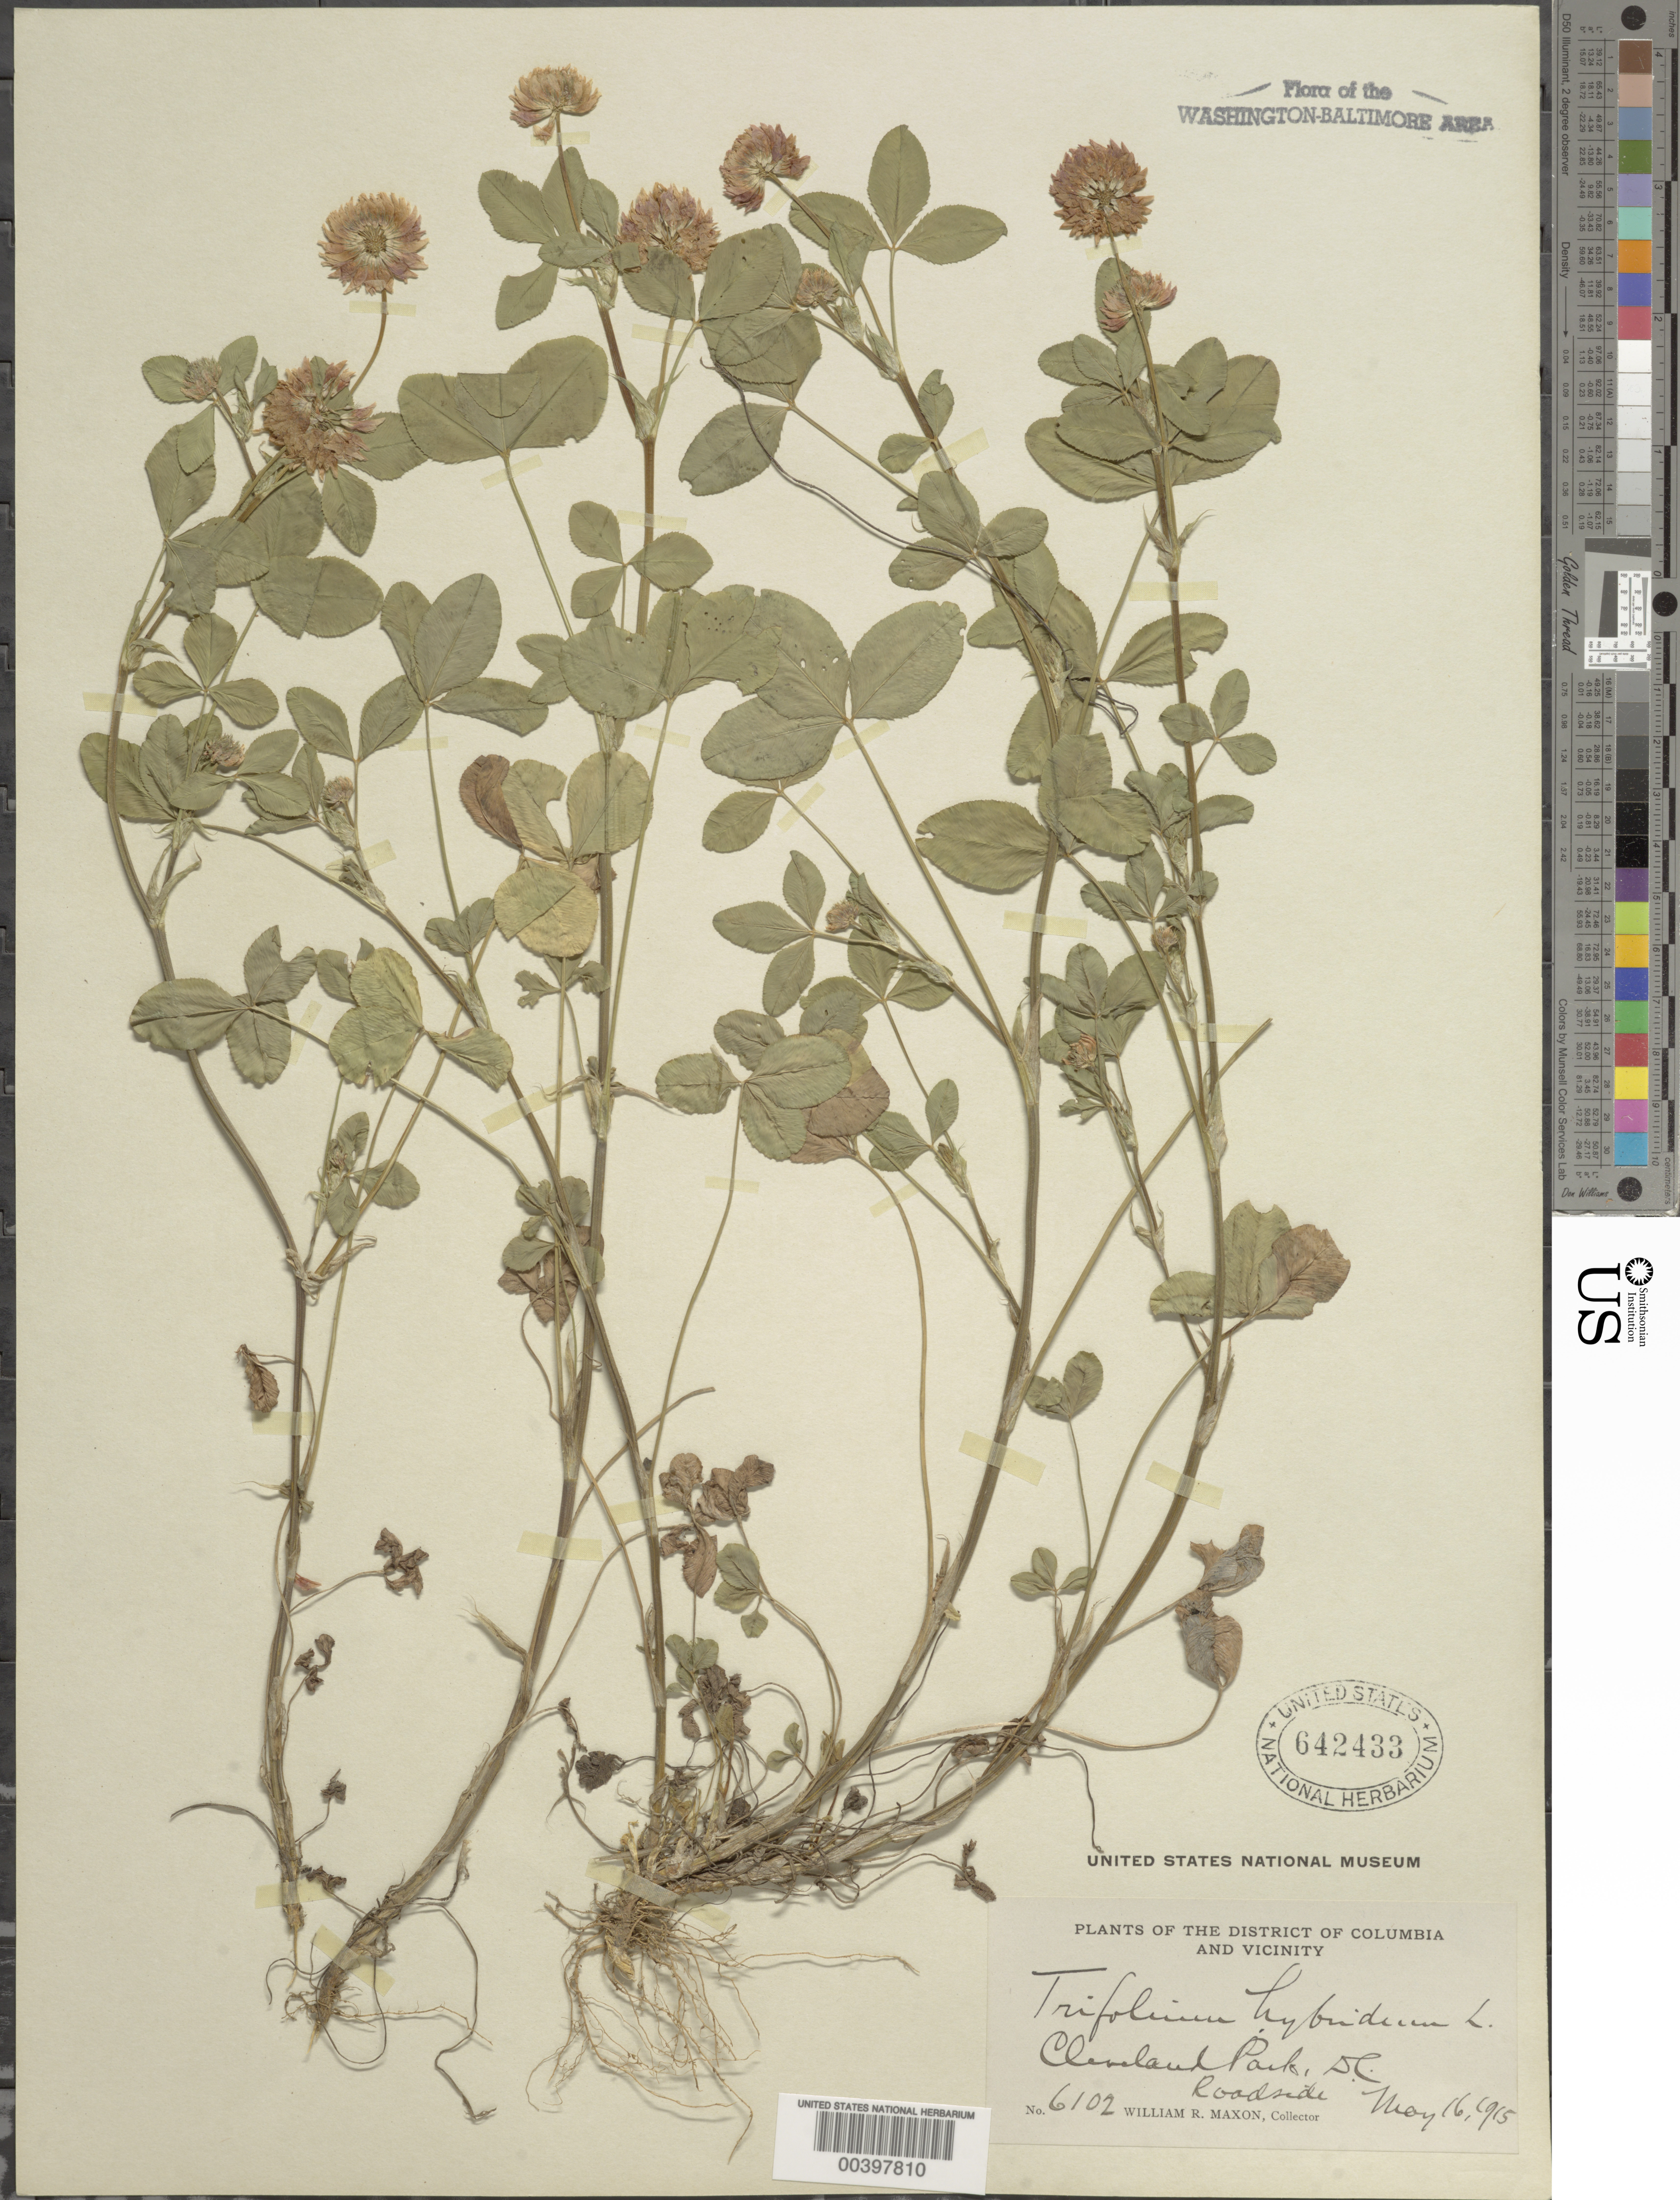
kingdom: Plantae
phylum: Tracheophyta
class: Magnoliopsida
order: Fabales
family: Fabaceae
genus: Trifolium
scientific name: Trifolium hybridum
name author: L.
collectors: W. R. Maxon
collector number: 6102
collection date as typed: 16 May 1915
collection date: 1915-05-16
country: United States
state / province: District of Columbia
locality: Cleveland Park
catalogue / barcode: US 642433